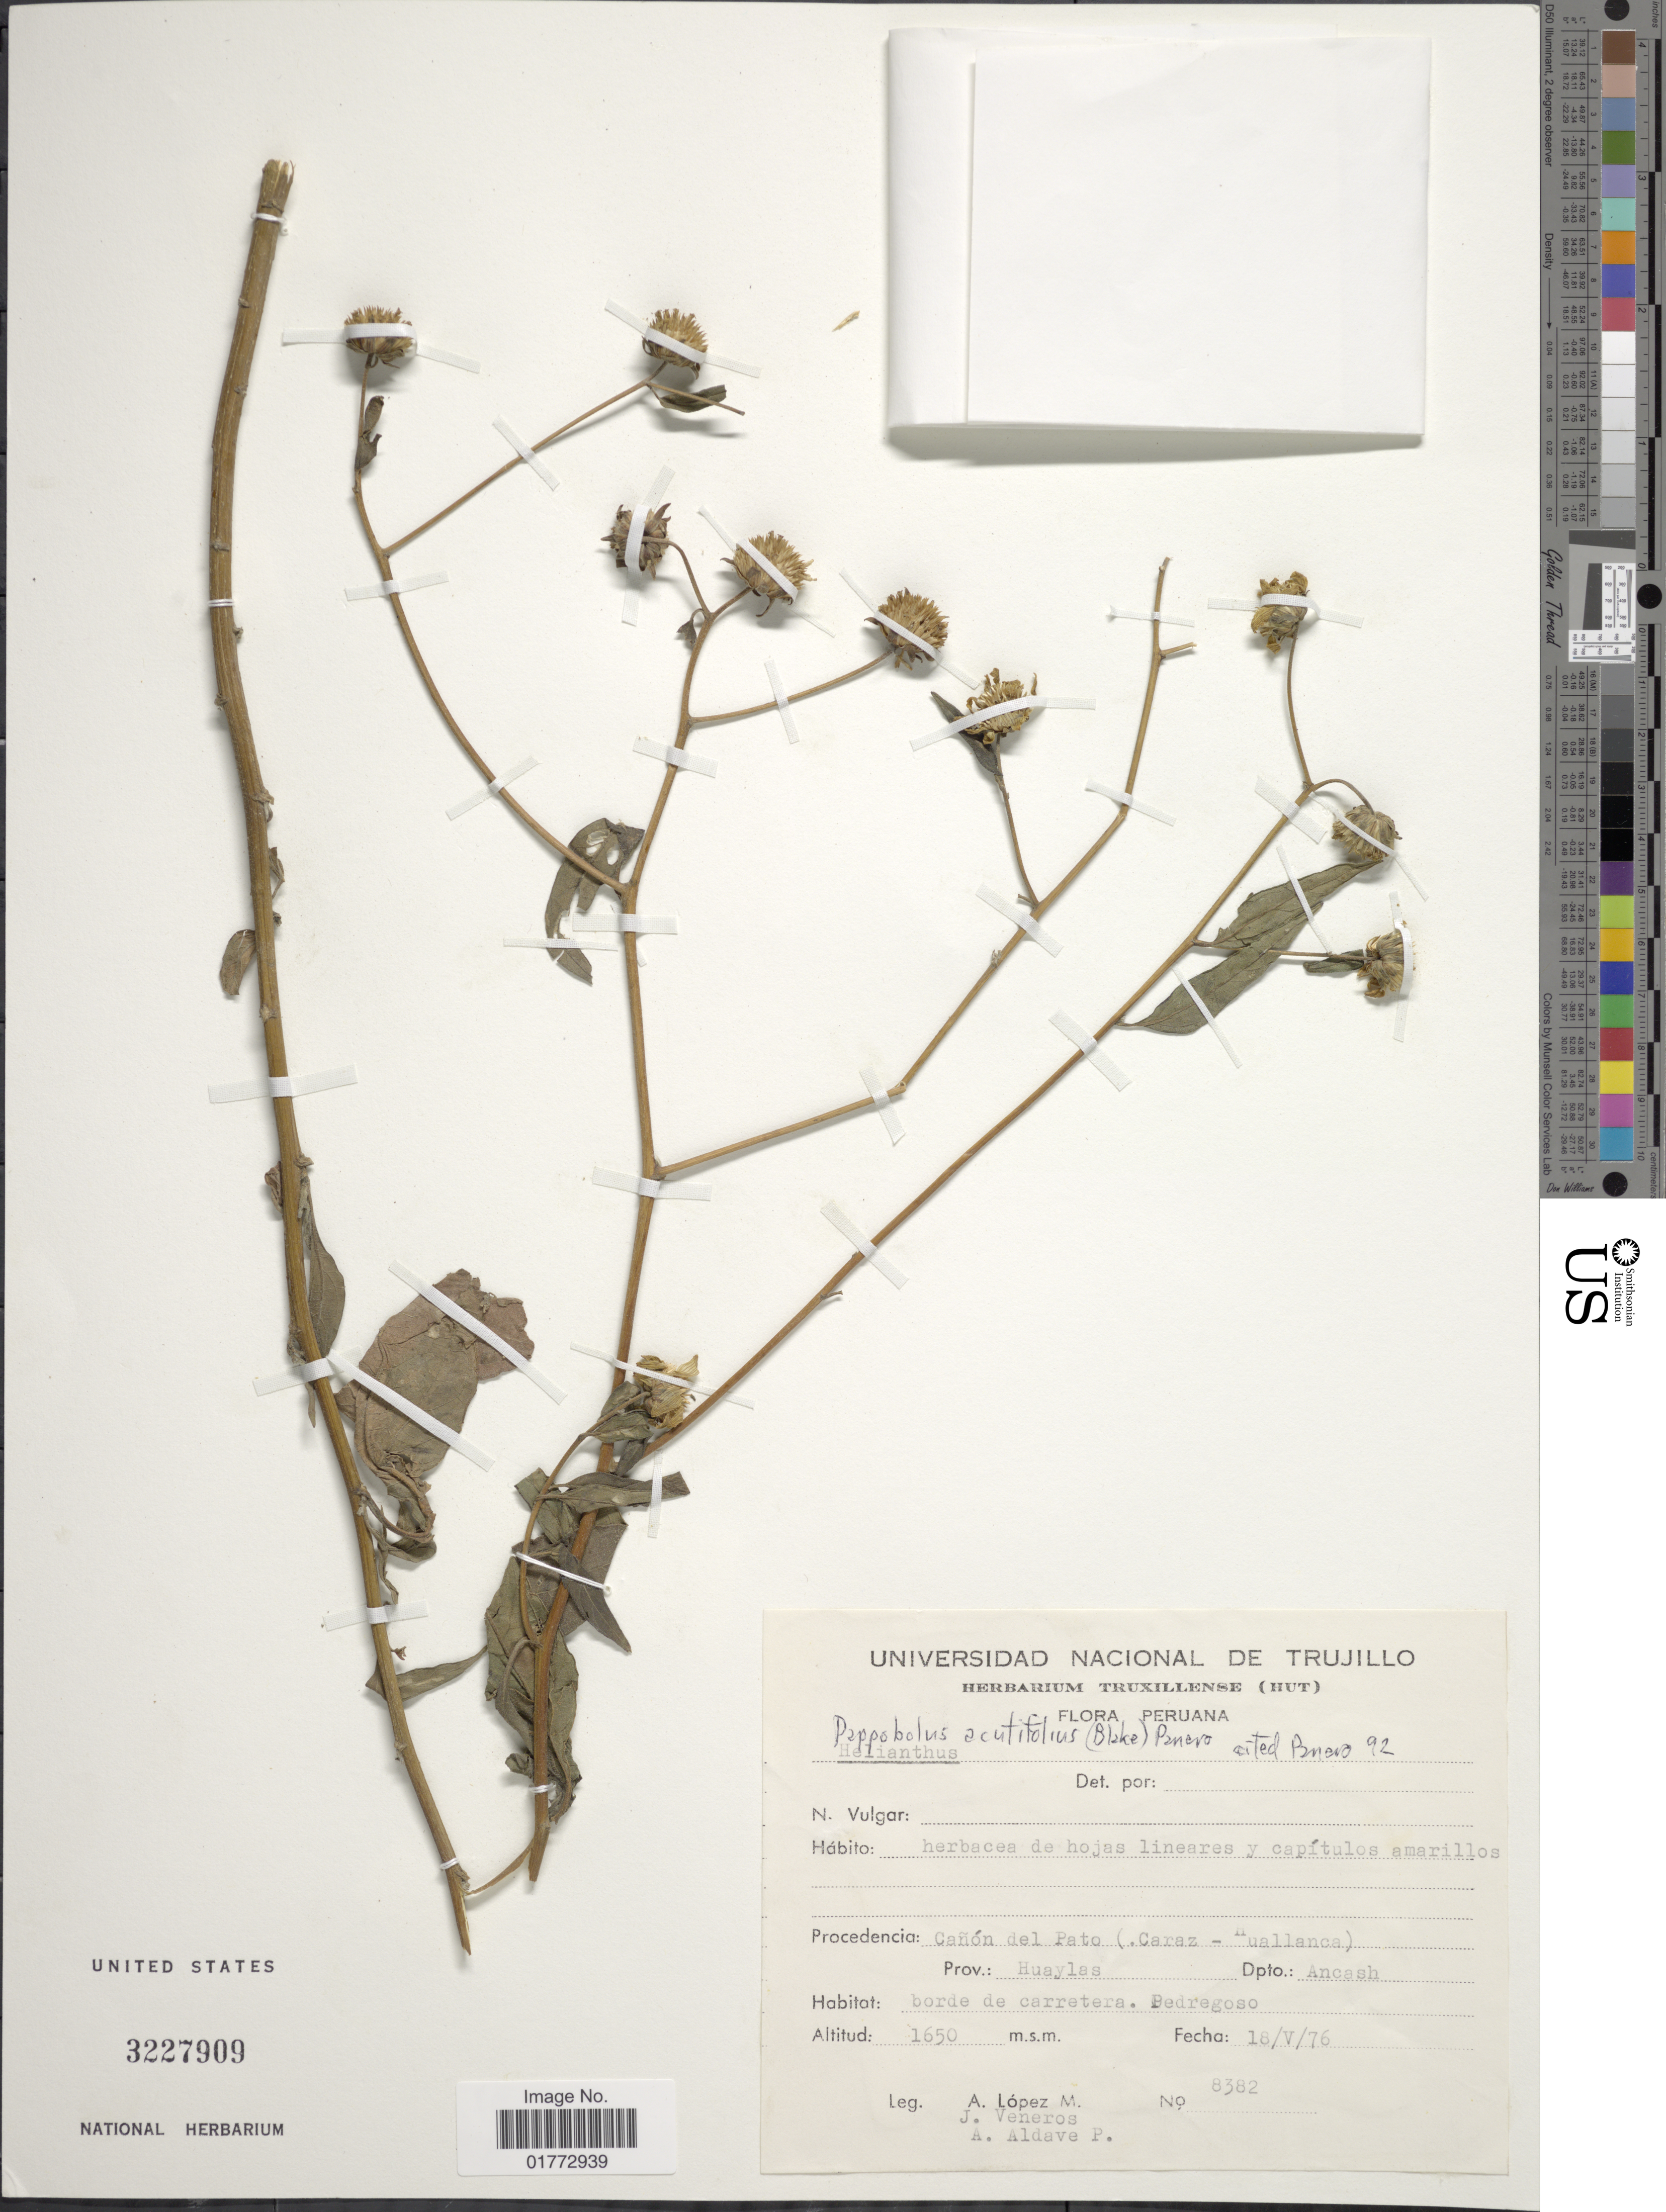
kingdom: Plantae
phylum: Tracheophyta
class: Magnoliopsida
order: Asterales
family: Asteraceae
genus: Pappobolus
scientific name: Pappobolus acutifolia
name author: (S.F. Blake) Panero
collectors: A. López M., J. Veneros & A. Aldave P.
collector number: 8382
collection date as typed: Transcribed d/m/y: 18/5/76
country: Peru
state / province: Ancash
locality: Procedencia Canon del Pato (Caraz - Huallanca), Prov.: Huayles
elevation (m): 1650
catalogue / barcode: US 3227909